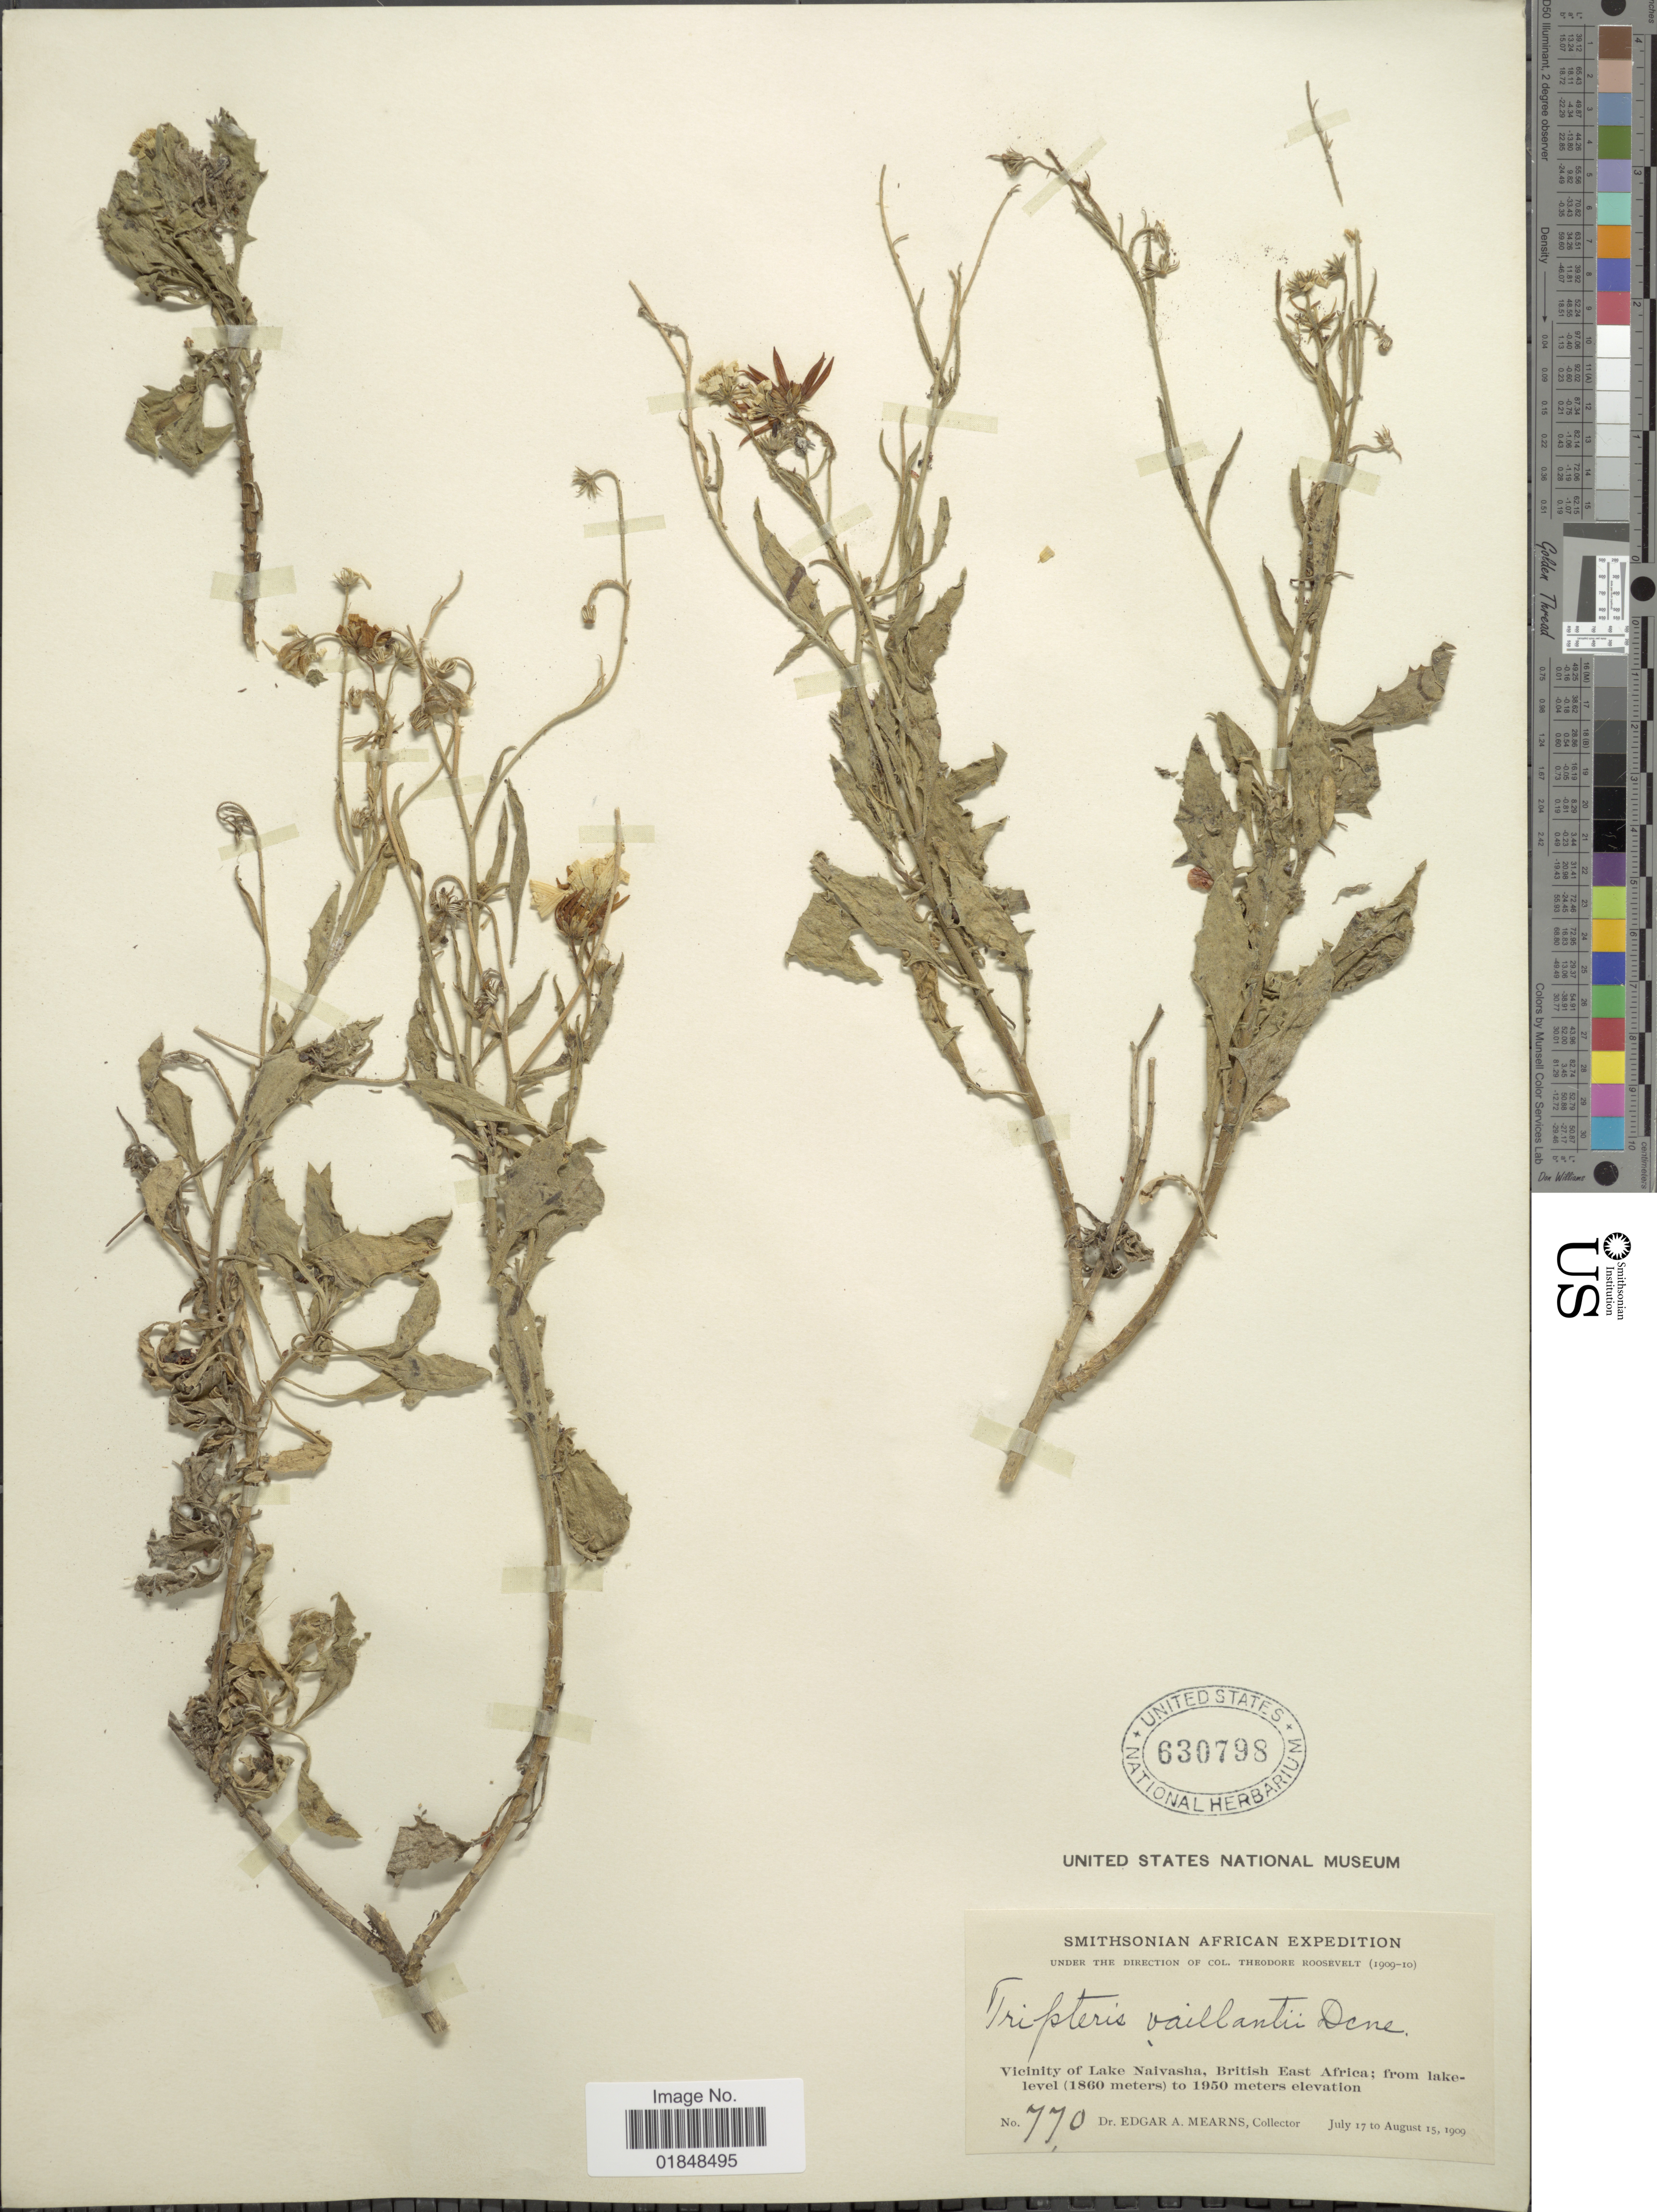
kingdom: Plantae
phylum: Tracheophyta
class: Magnoliopsida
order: Asterales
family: Asteraceae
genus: Tripteris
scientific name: Tripteris vaillantii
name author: Decne.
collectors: E. A. Mearns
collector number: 770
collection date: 1909-07-17/1909-08-15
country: Kenya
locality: Vicintity of Lake Naivasha, British East Africa; from Lake level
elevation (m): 1850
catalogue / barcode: US 630798